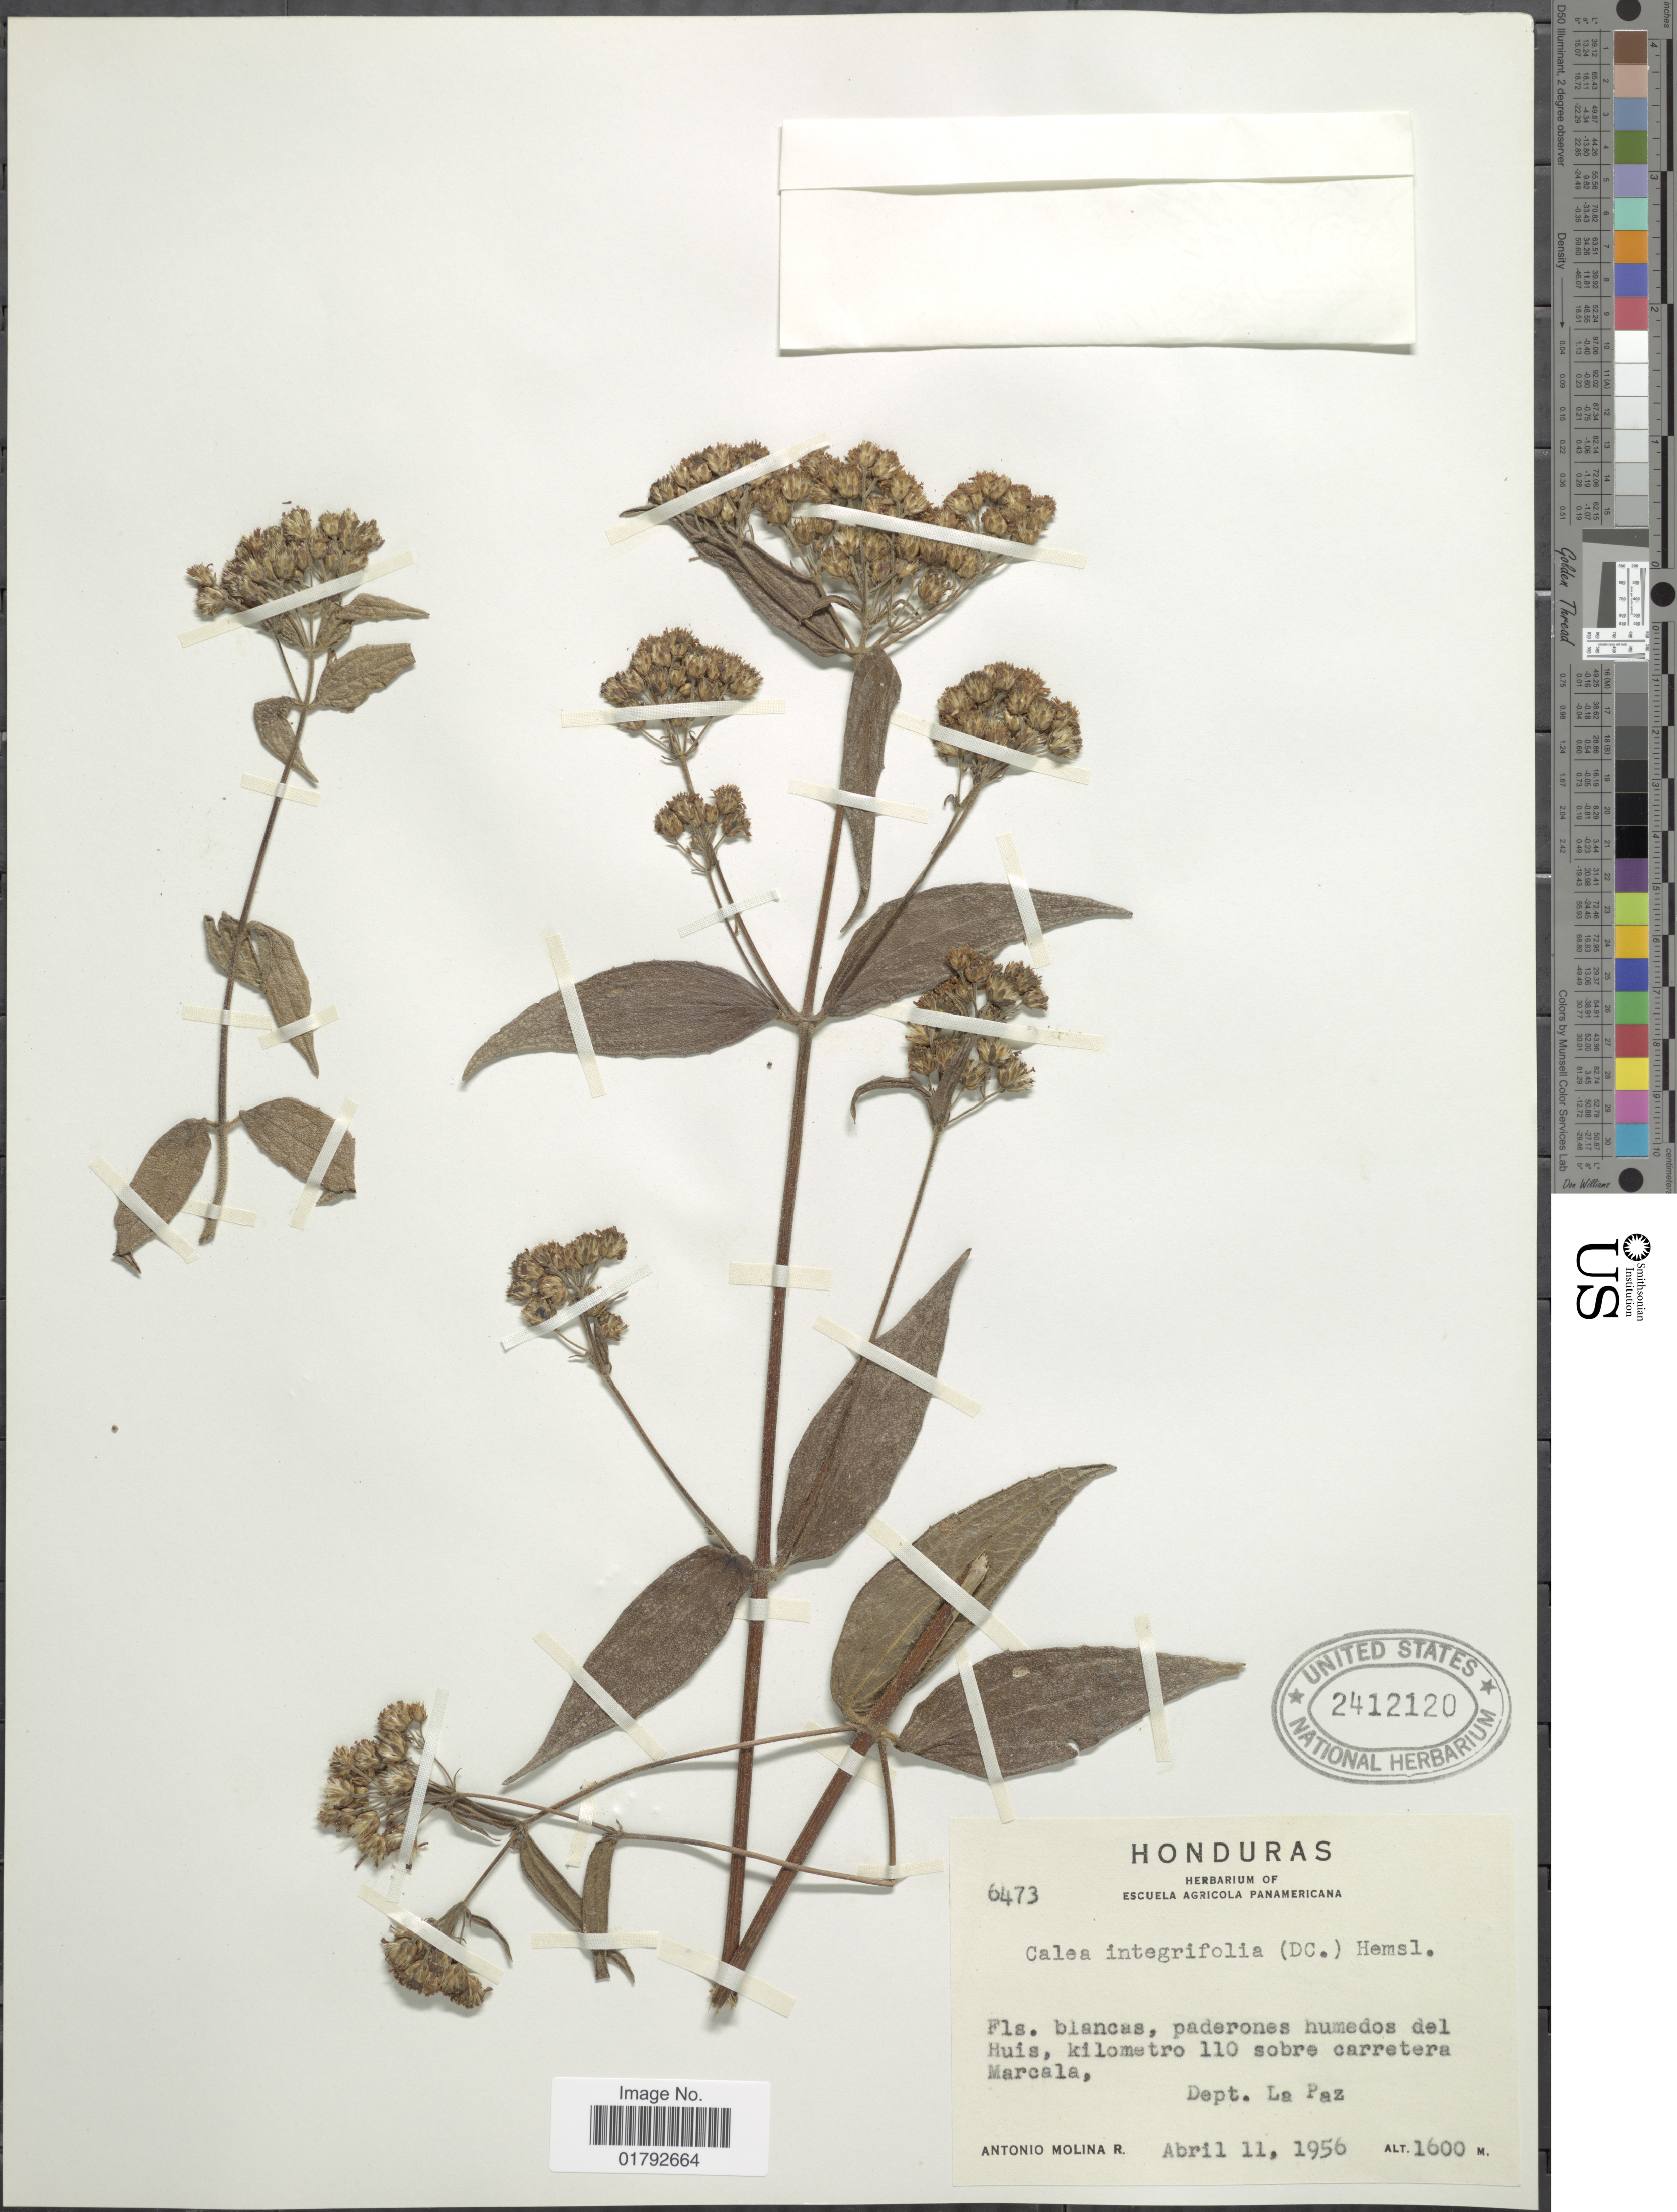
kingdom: Plantae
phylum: Tracheophyta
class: Magnoliopsida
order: Asterales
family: Asteraceae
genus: Alloispermum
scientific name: Alloispermum integrifolium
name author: (DC.) H. Rob.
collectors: A. Molina R.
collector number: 6473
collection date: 1956-04-11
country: Honduras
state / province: La Paz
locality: Paderones humedos del Huis, kilomtero 110 sobre carretera Marcala.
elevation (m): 1600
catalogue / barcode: US 2412120